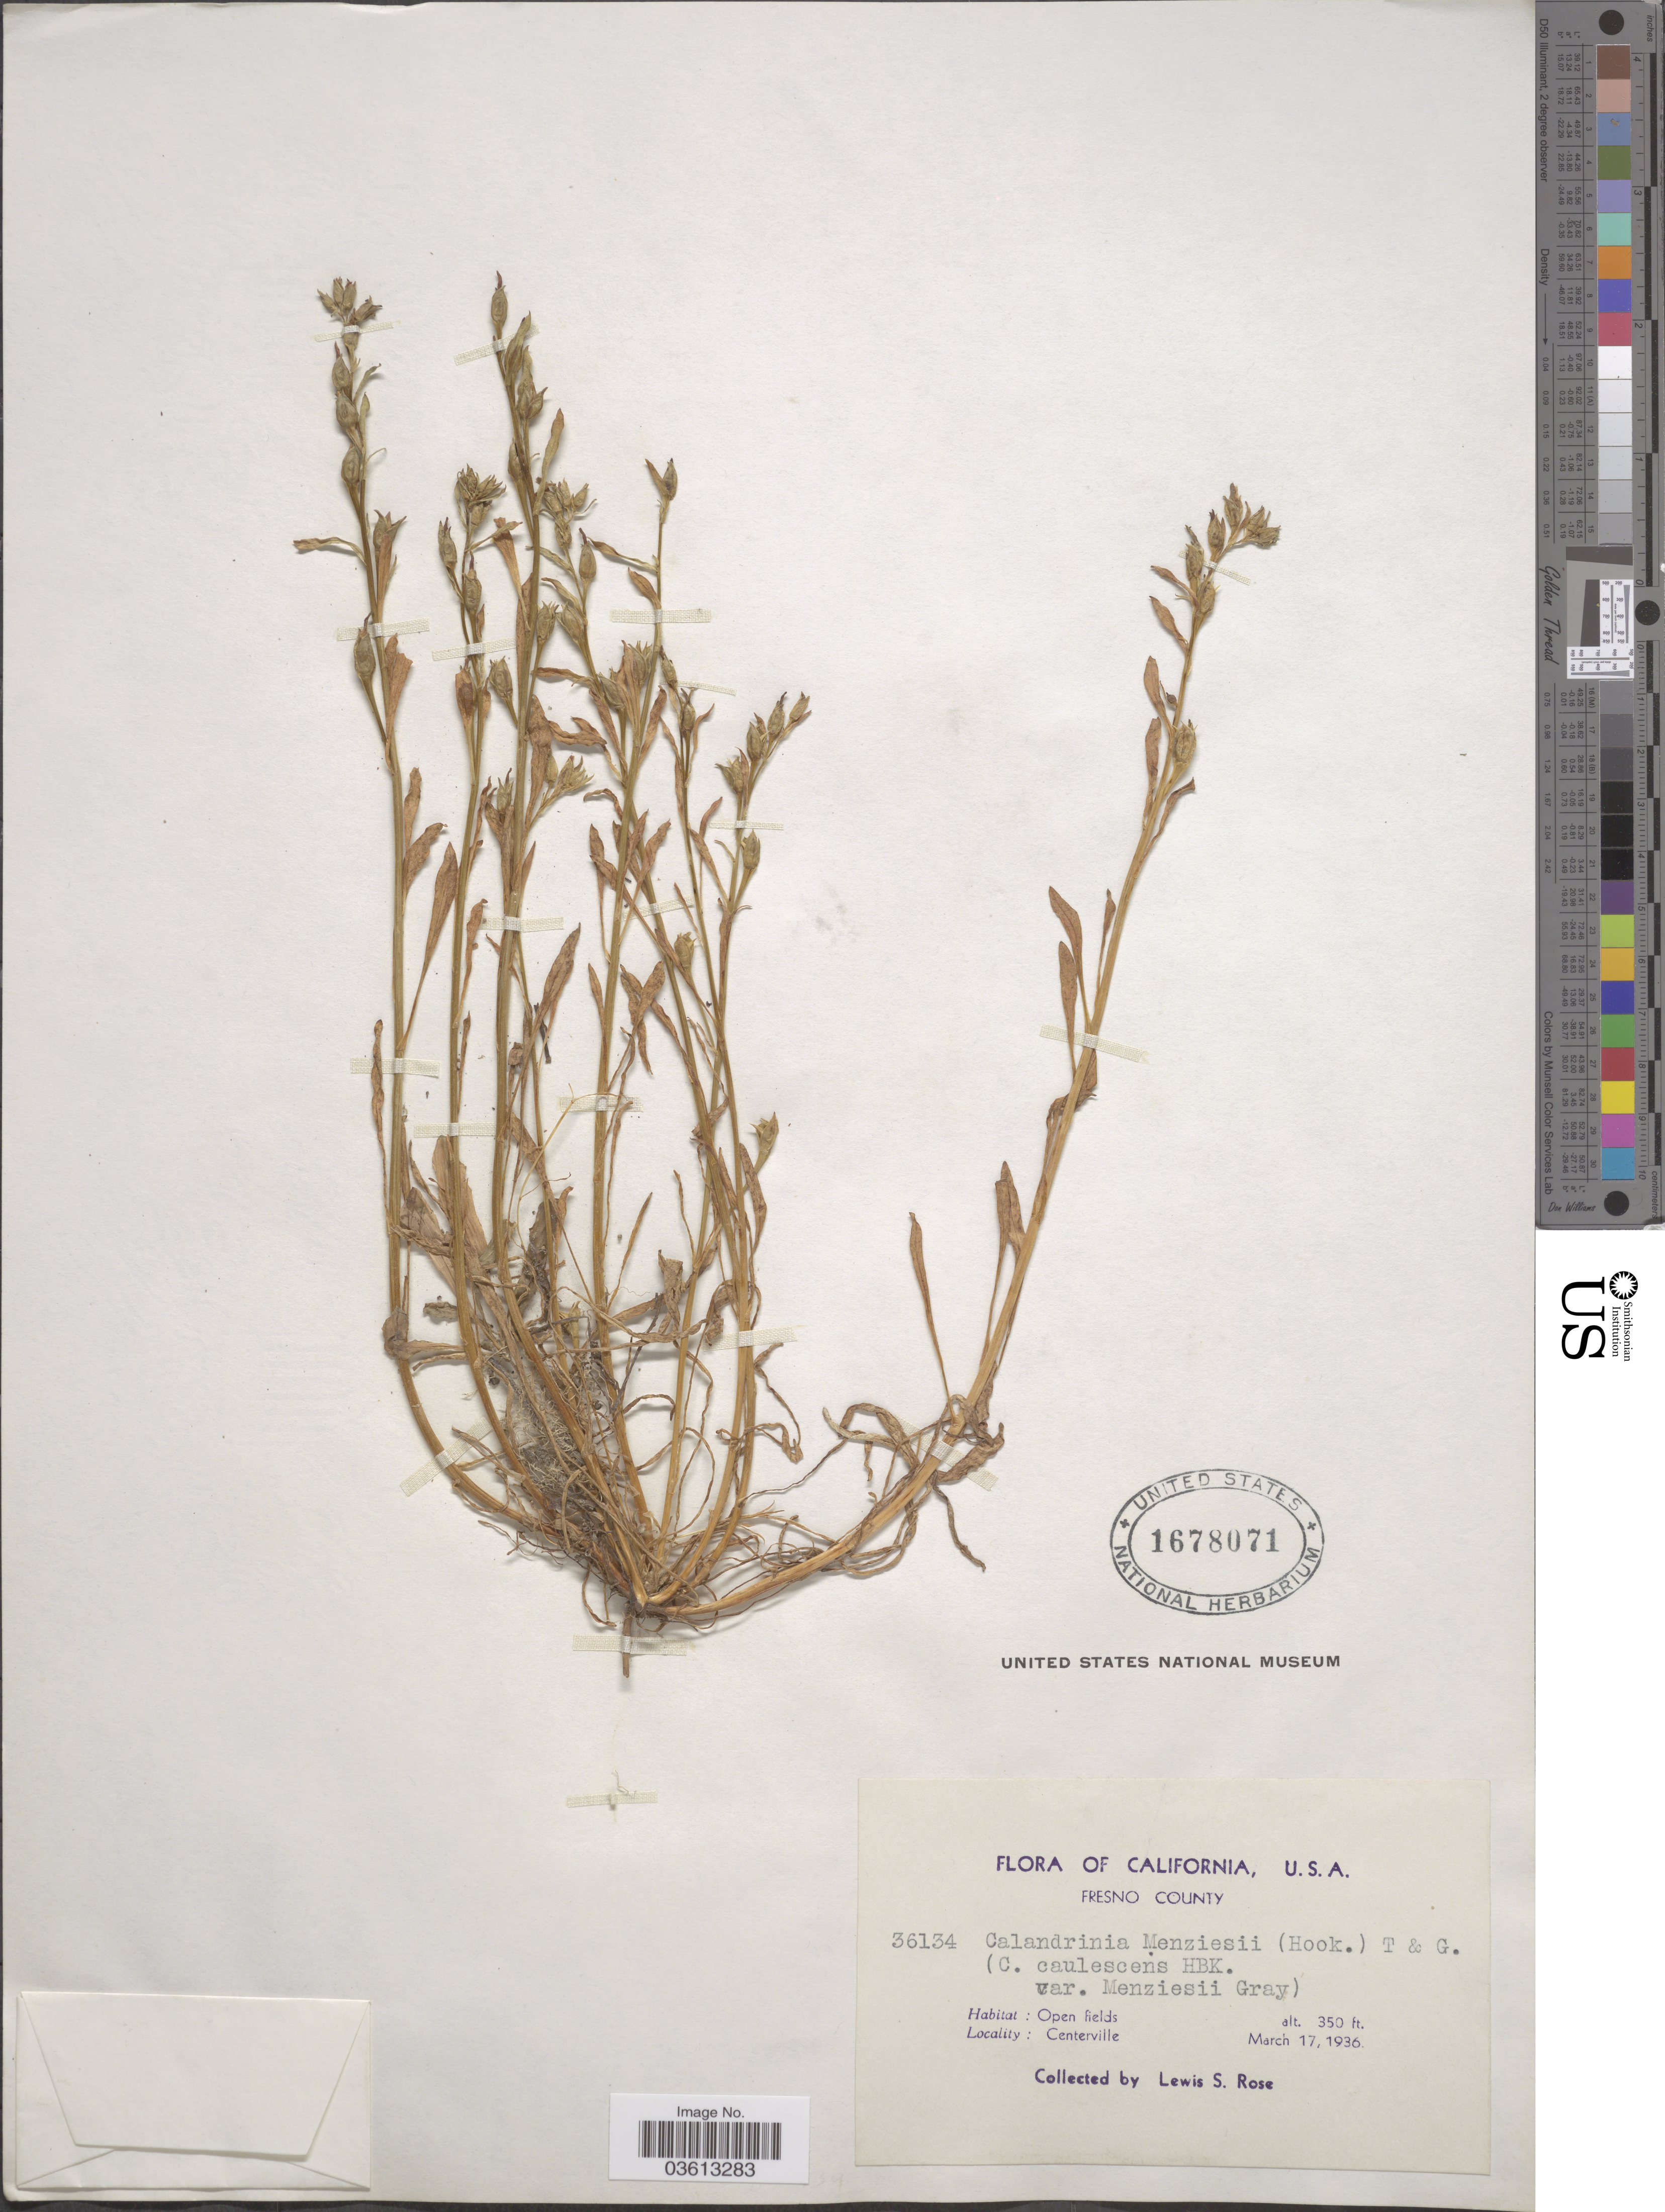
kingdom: Plantae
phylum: Tracheophyta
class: Magnoliopsida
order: Caryophyllales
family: Montiaceae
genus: Calandrinia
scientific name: Calandrinia ciliata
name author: (Ruiz & Pav.) DC.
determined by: Strong, Mark T., (BOT), Smithsonian Institution - National Museum of Natural History (UNITED STATES)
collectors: L. S. Rose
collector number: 36134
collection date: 1936-03-17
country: United States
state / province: California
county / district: Fresno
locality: Fresno County. Open fields. Centerville.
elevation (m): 107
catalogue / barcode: US 1678071